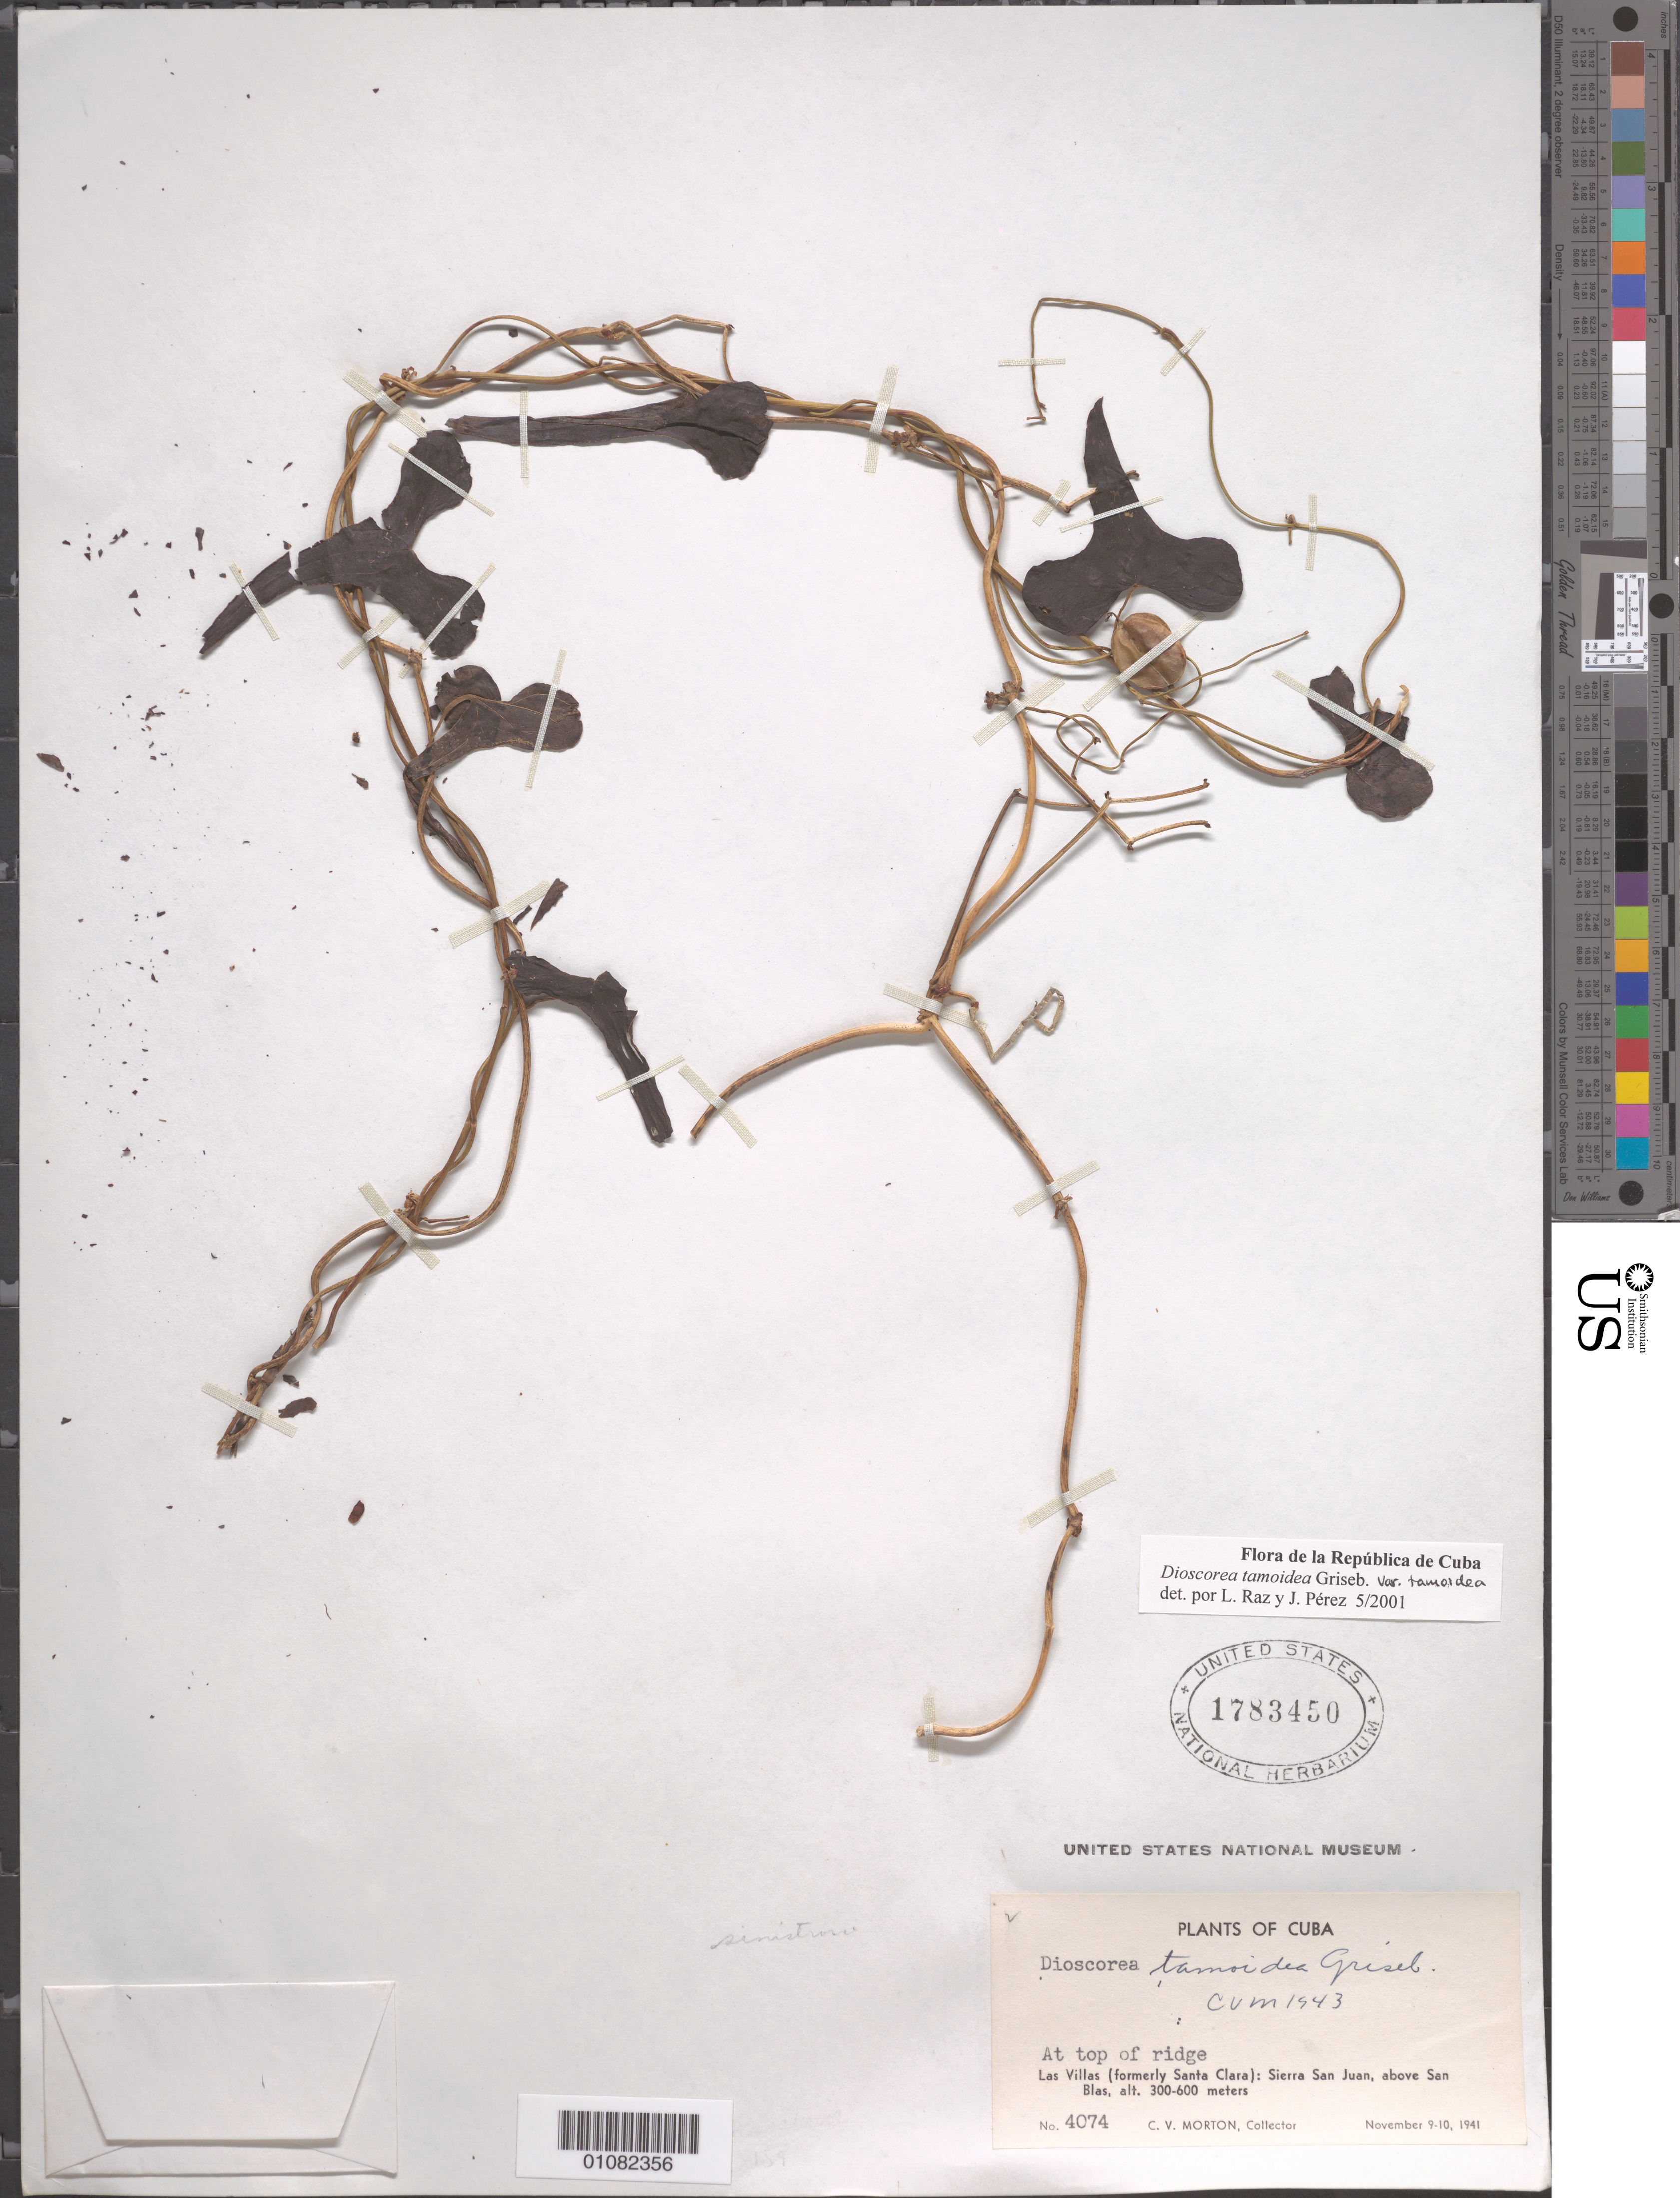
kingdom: Plantae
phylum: Tracheophyta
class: Liliopsida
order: Dioscoreales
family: Dioscoreaceae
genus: Dioscorea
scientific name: Dioscorea tamoidea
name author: Griseb.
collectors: C. V. Morton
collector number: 4074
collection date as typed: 09 Nov 1941 to 10 Nov 1941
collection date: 1941-11-09/1941-11-10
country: Cuba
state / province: Villa Clara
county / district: Santa Clara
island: Cuba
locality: Las Villas (formerly Santa Clara): Sierra San Juan, above San Blas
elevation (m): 300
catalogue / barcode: US 1783450